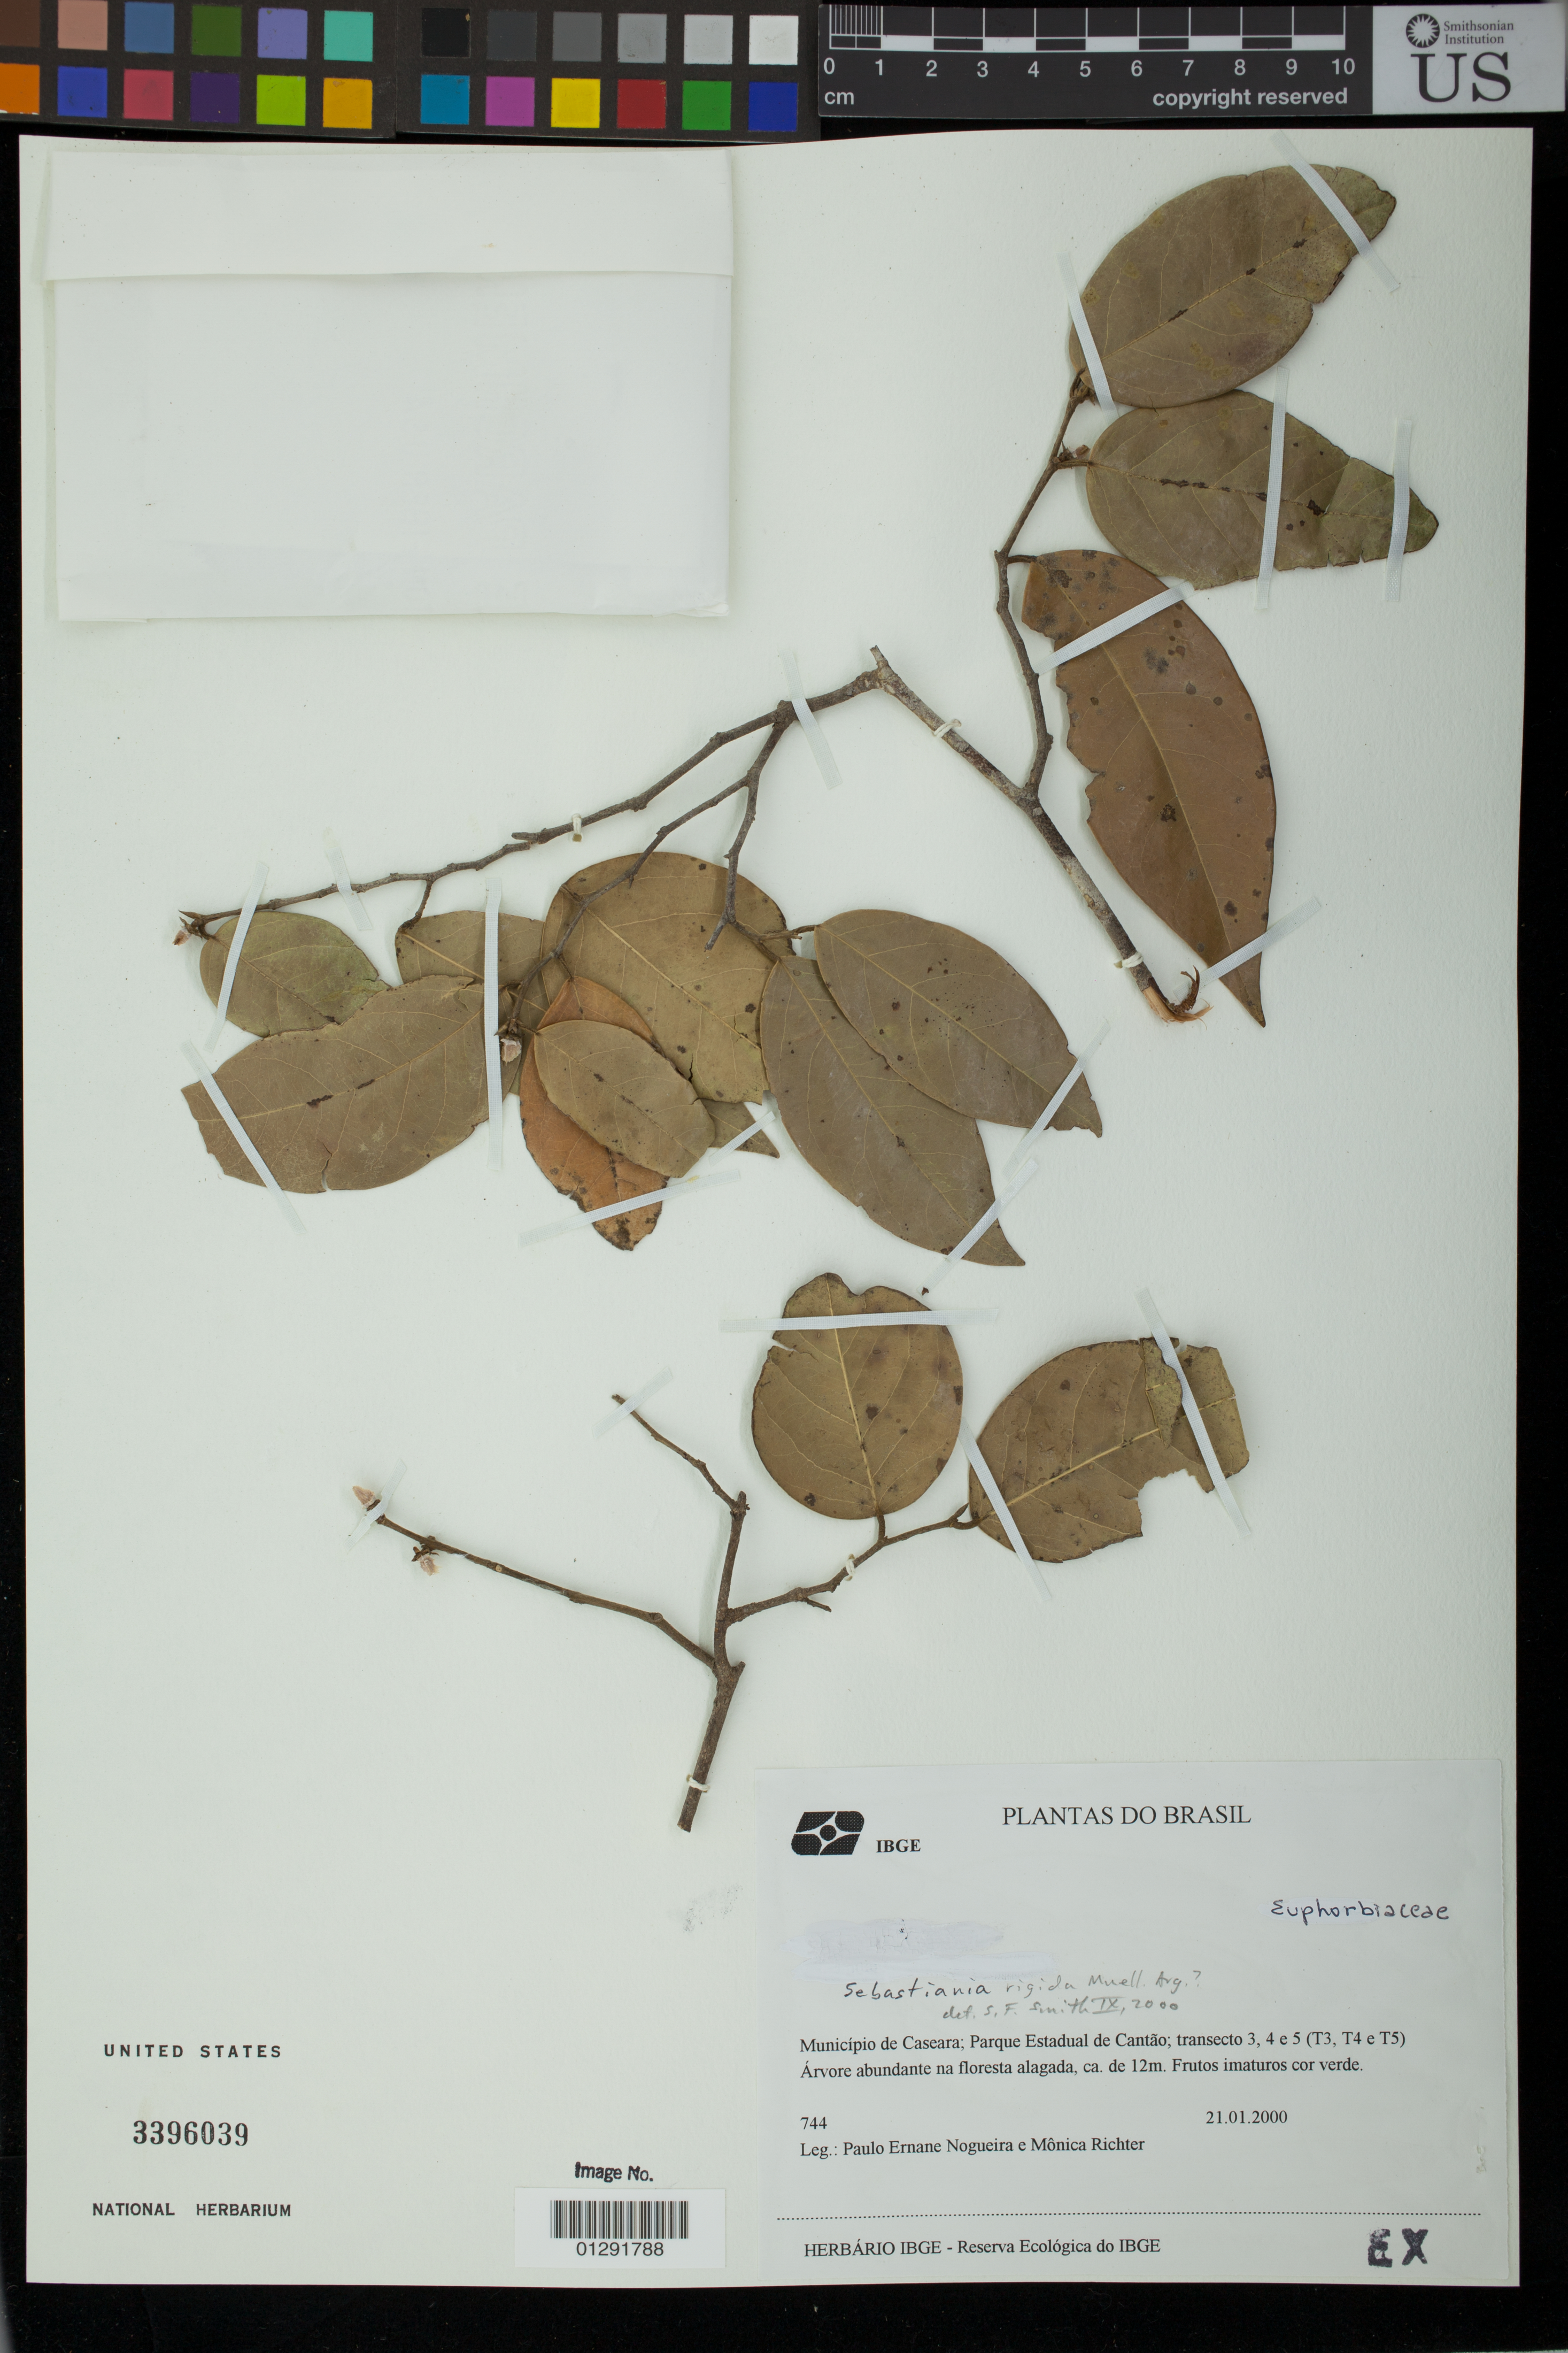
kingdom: Plantae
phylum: Tracheophyta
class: Magnoliopsida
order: Malpighiales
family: Euphorbiaceae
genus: Sebastiania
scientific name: Sebastiania rigida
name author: (Müll. Arg.) Müll. Arg.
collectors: P. Nogueira da Silva & M. Richter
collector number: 744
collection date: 2000-01-21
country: Brazil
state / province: Tocantins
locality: Municipio de Caseara; Parque Estadual de Cantao; transecto 3, 4 e 5 (T3, T4 e T5).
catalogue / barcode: US 3396039